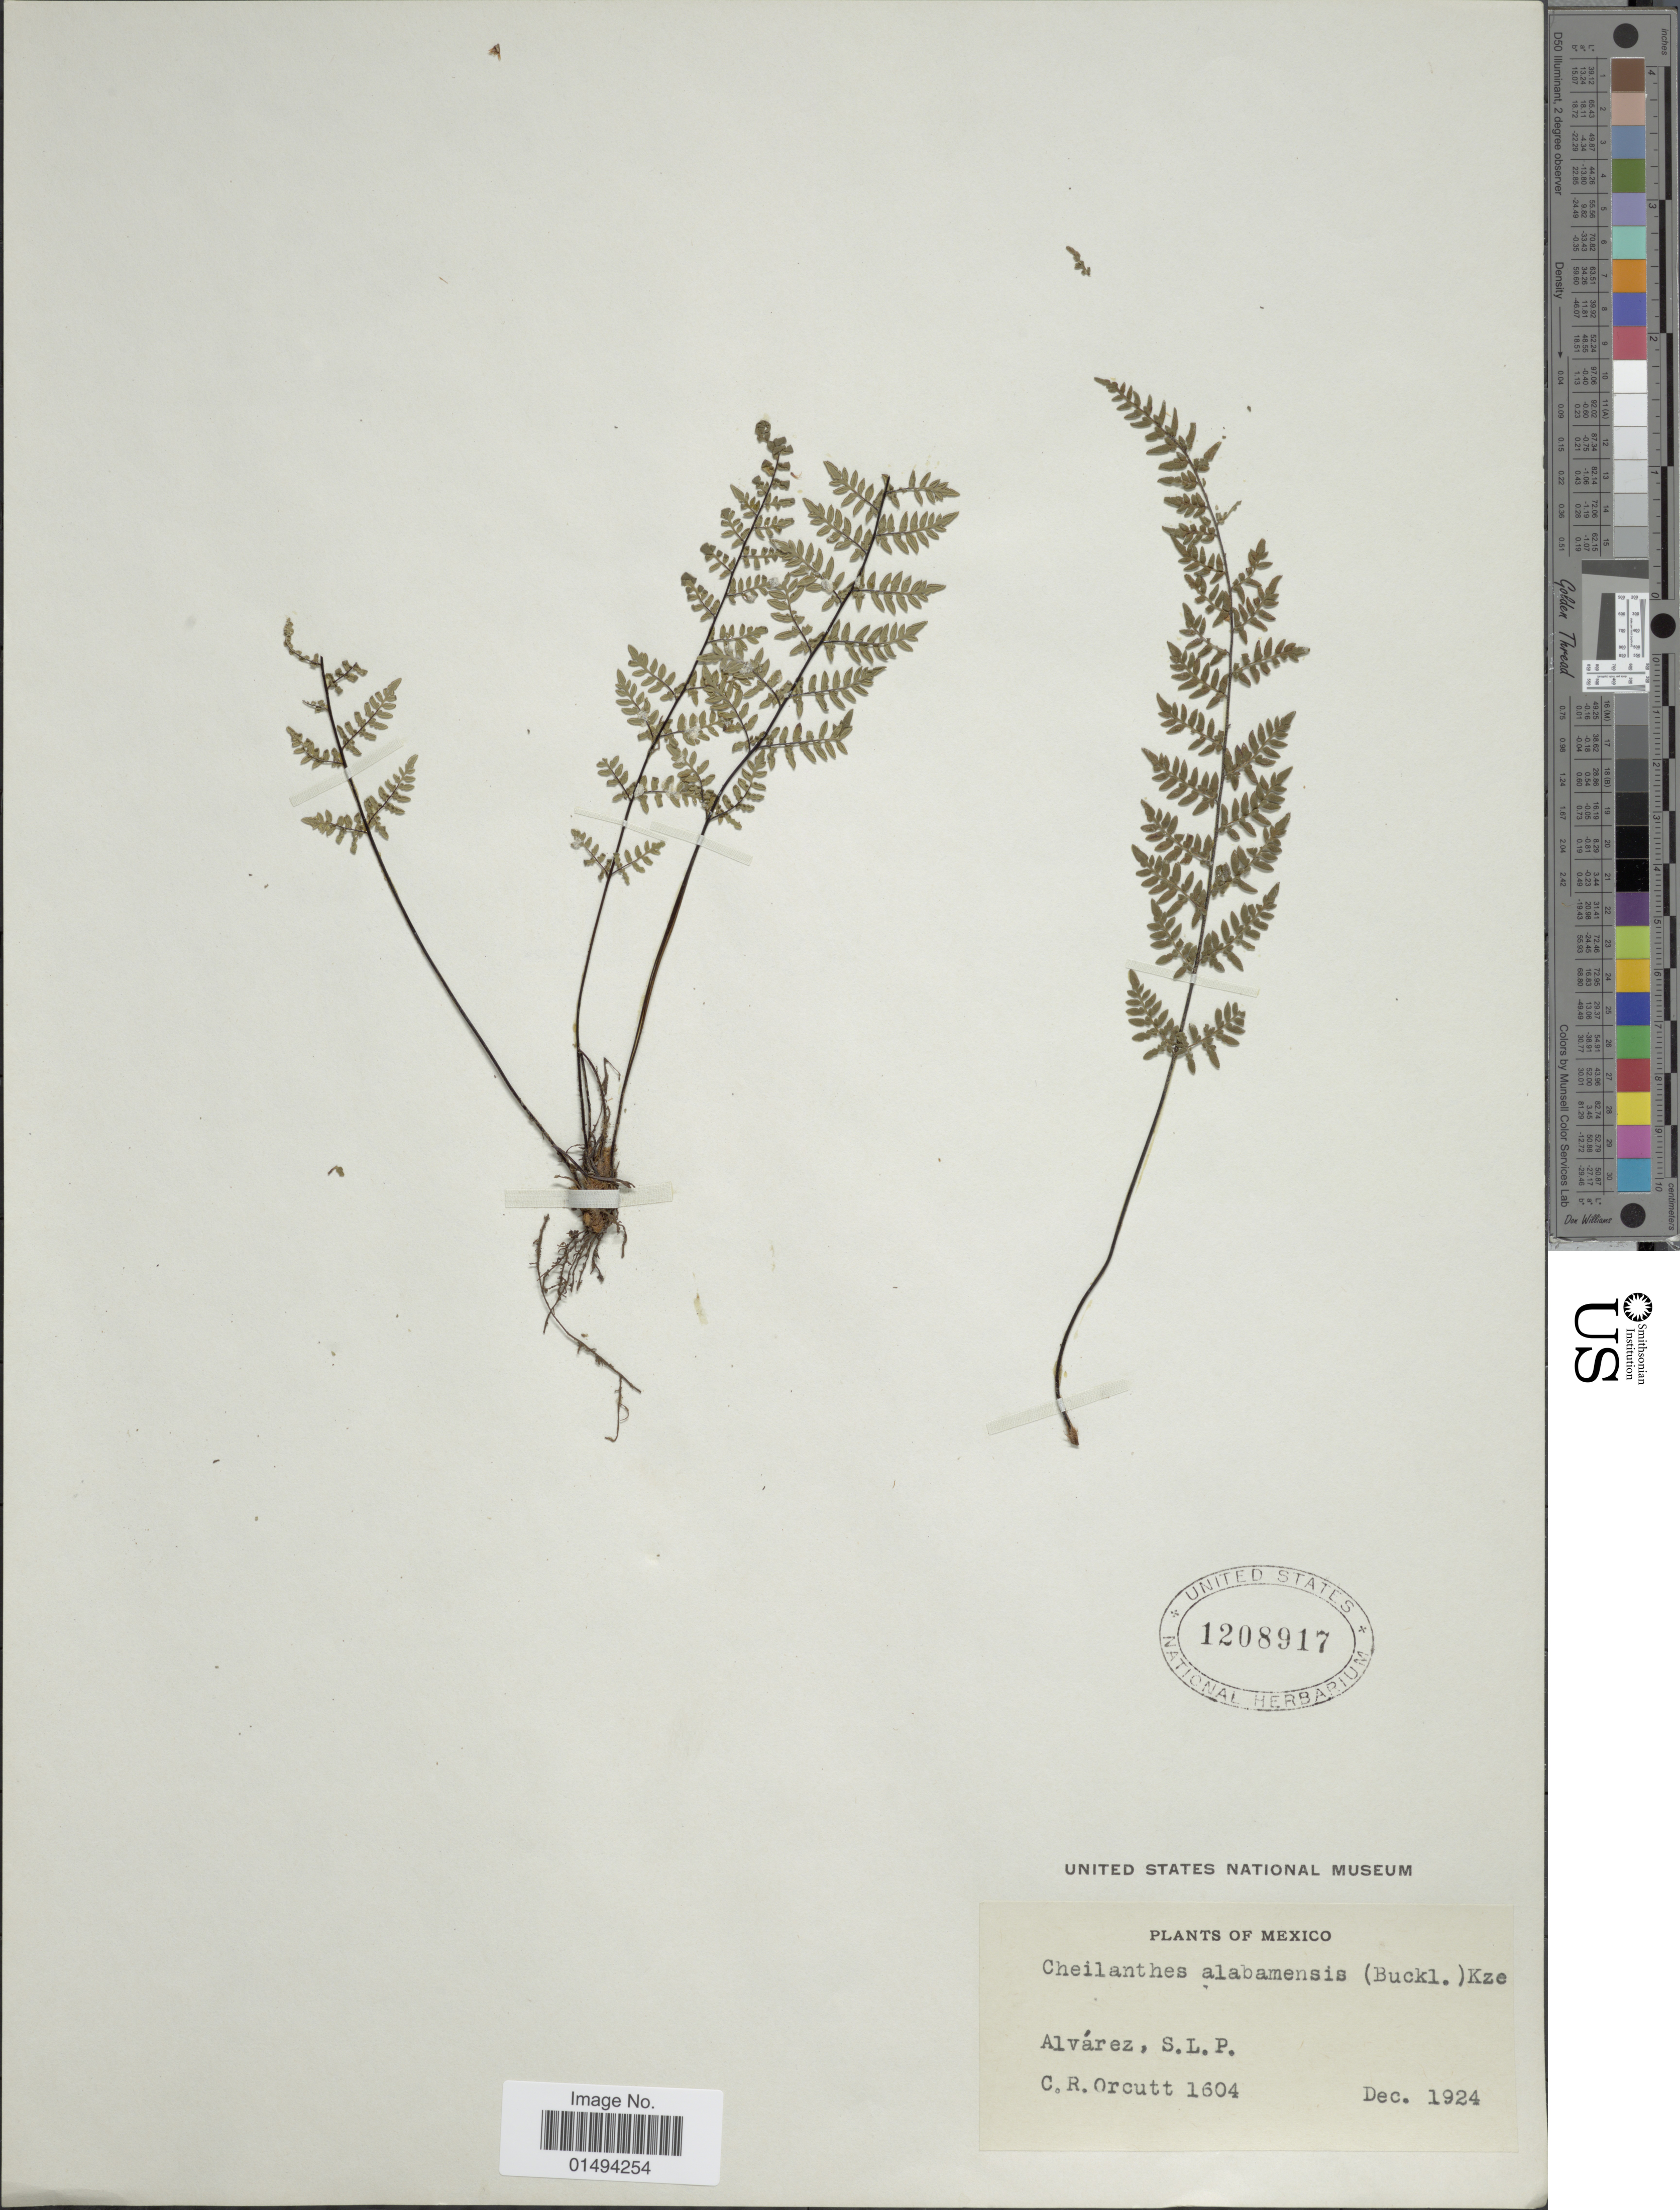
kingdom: Plantae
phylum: Tracheophyta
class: Polypodiopsida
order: Polypodiales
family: Pteridaceae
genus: Myriopteris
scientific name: Myriopteris alabamensis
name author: (Buckley) Grusz & Windham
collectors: C. R. Orcutt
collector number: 1604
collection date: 1924-12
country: Mexico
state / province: San Luis Potosí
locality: Alvarez, S.L.P.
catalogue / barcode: US 1208917